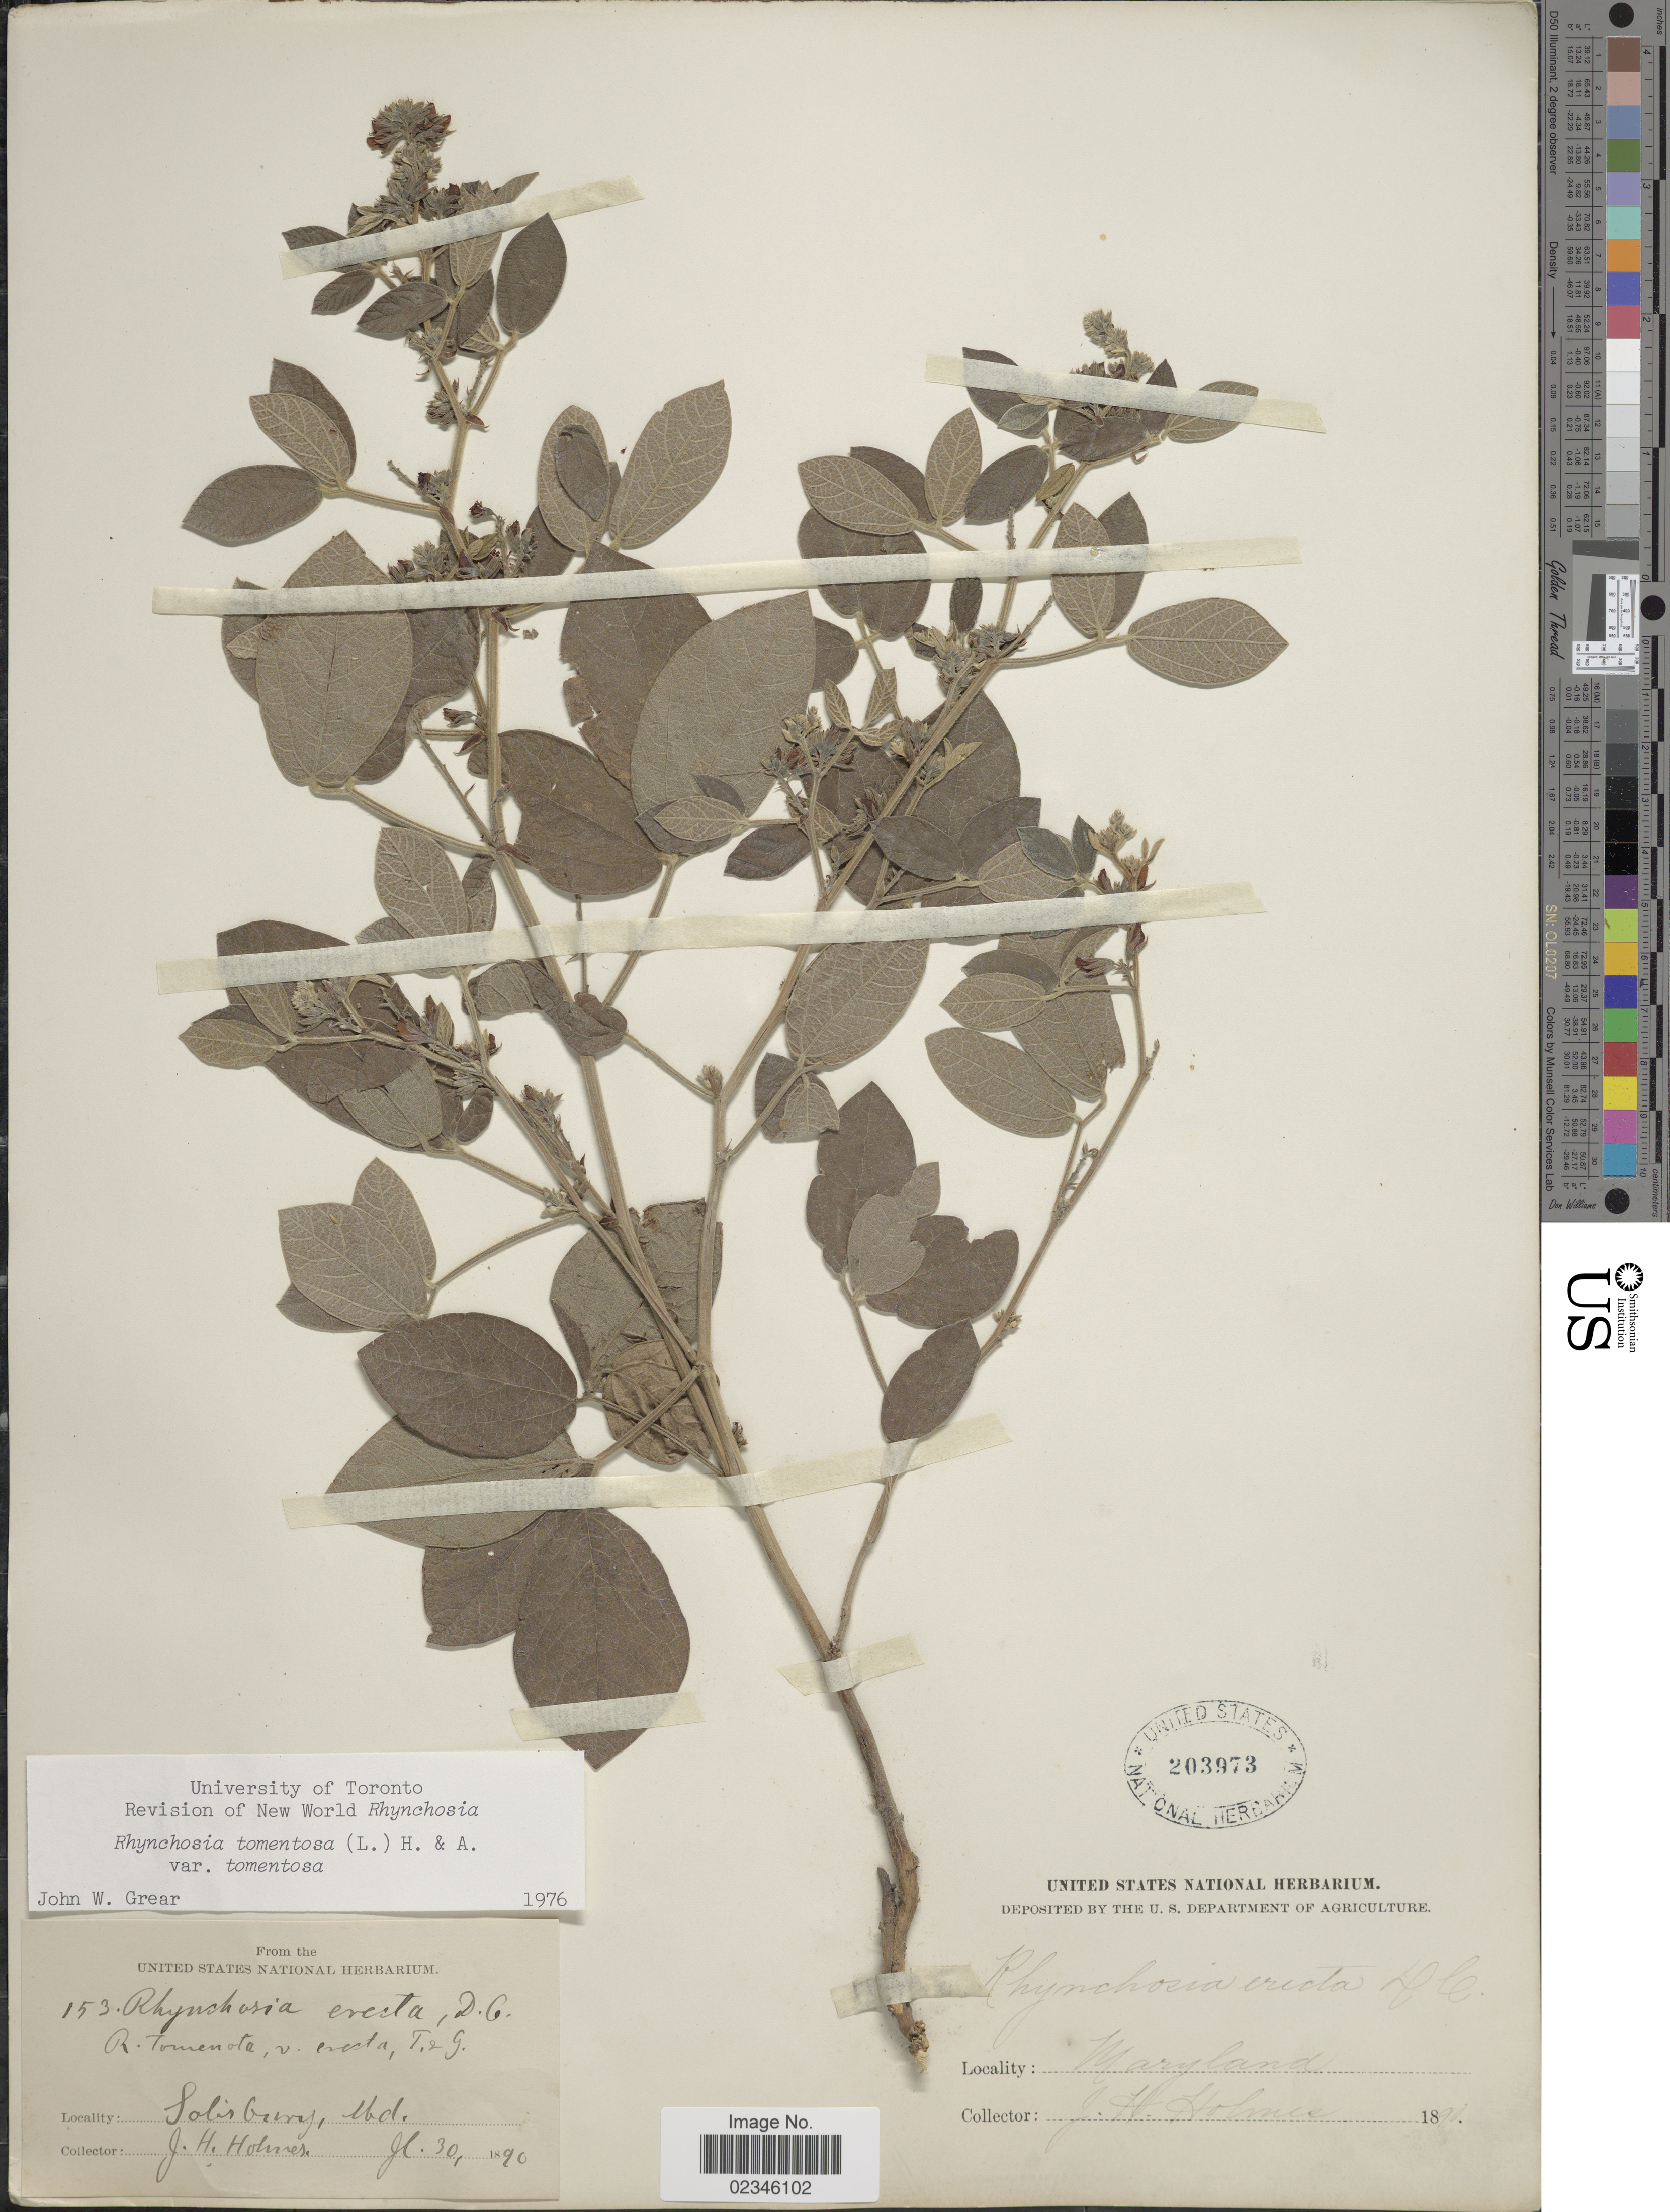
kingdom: Plantae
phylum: Tracheophyta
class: Magnoliopsida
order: Fabales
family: Fabaceae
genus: Rhynchosia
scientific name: Rhynchosia tomentosa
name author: (L.) Hook. & Arn.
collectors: J. Holmes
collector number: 153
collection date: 1890-07-30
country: United States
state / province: Maryland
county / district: Wicomico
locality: Salisbury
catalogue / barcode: US 203973